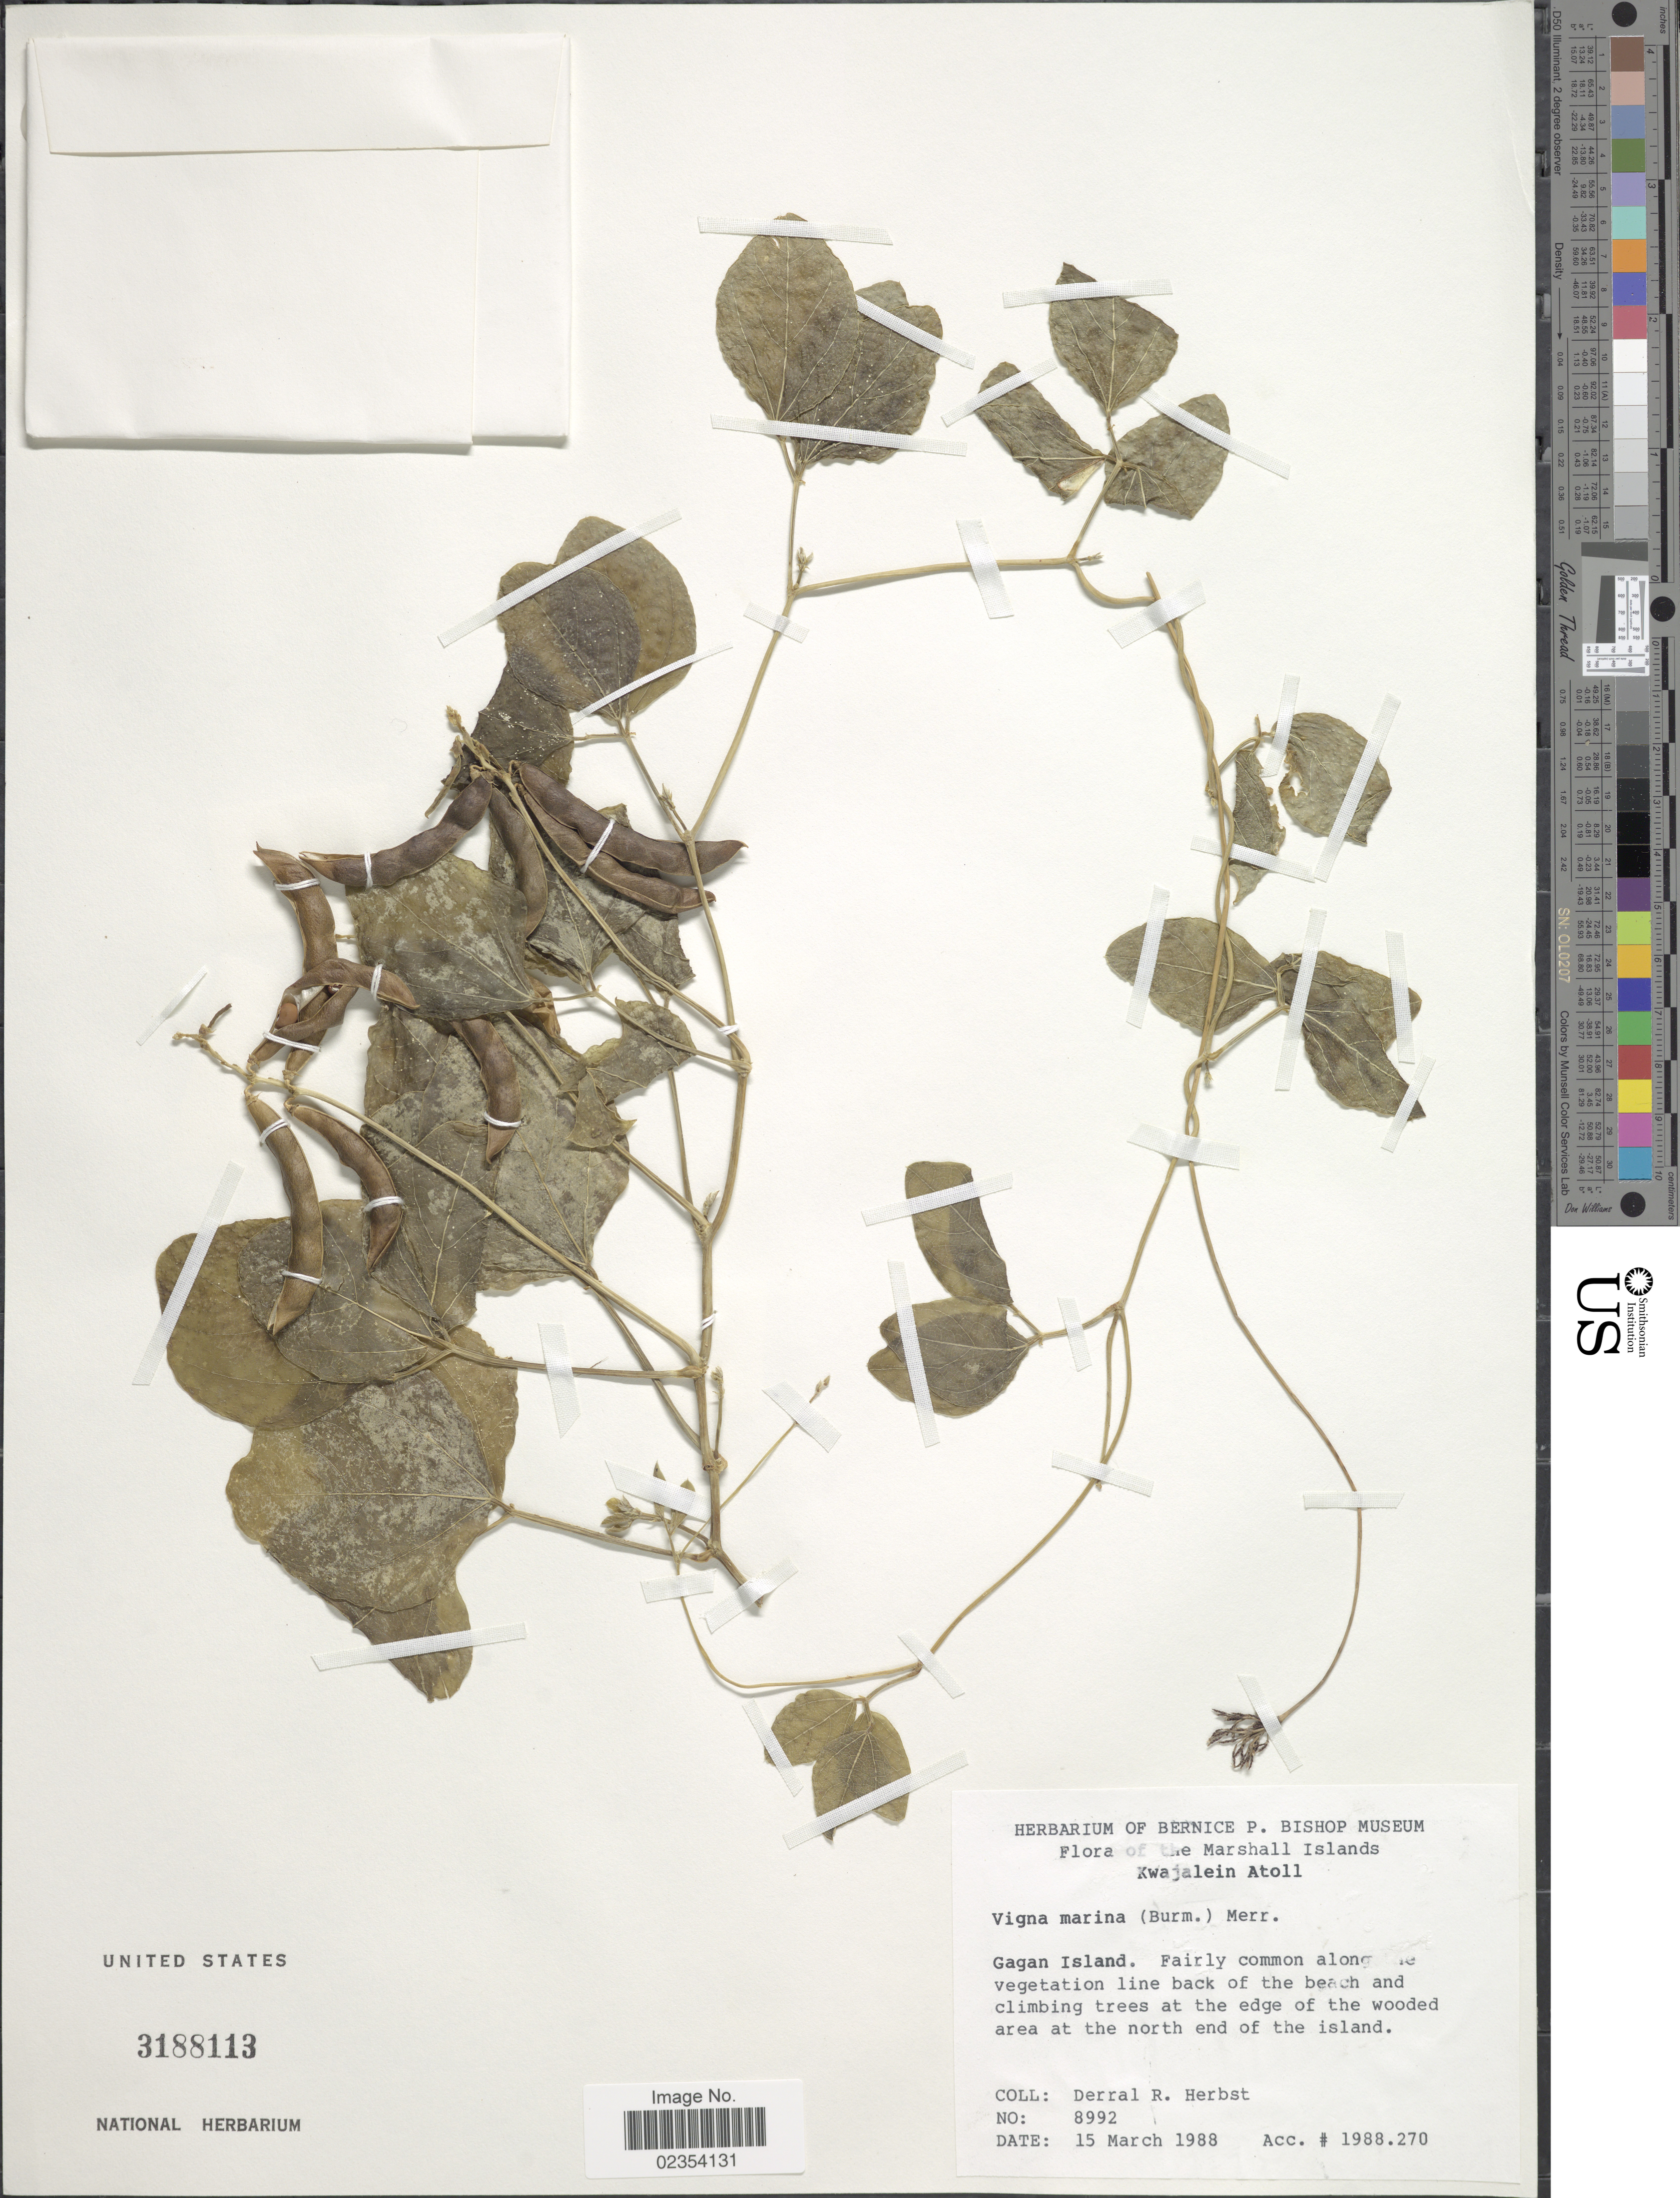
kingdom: Plantae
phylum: Tracheophyta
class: Magnoliopsida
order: Fabales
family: Fabaceae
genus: Vigna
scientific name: Vigna marina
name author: (Burm.) Merr.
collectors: D. R. Herbst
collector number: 8992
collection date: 1988-03-15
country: Marshall Islands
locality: Kwajalein Atoll, Gagan Island, along the vegetation line back of the beach and at the edge of the wooded area at the north end of the island.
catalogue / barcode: US 3188113